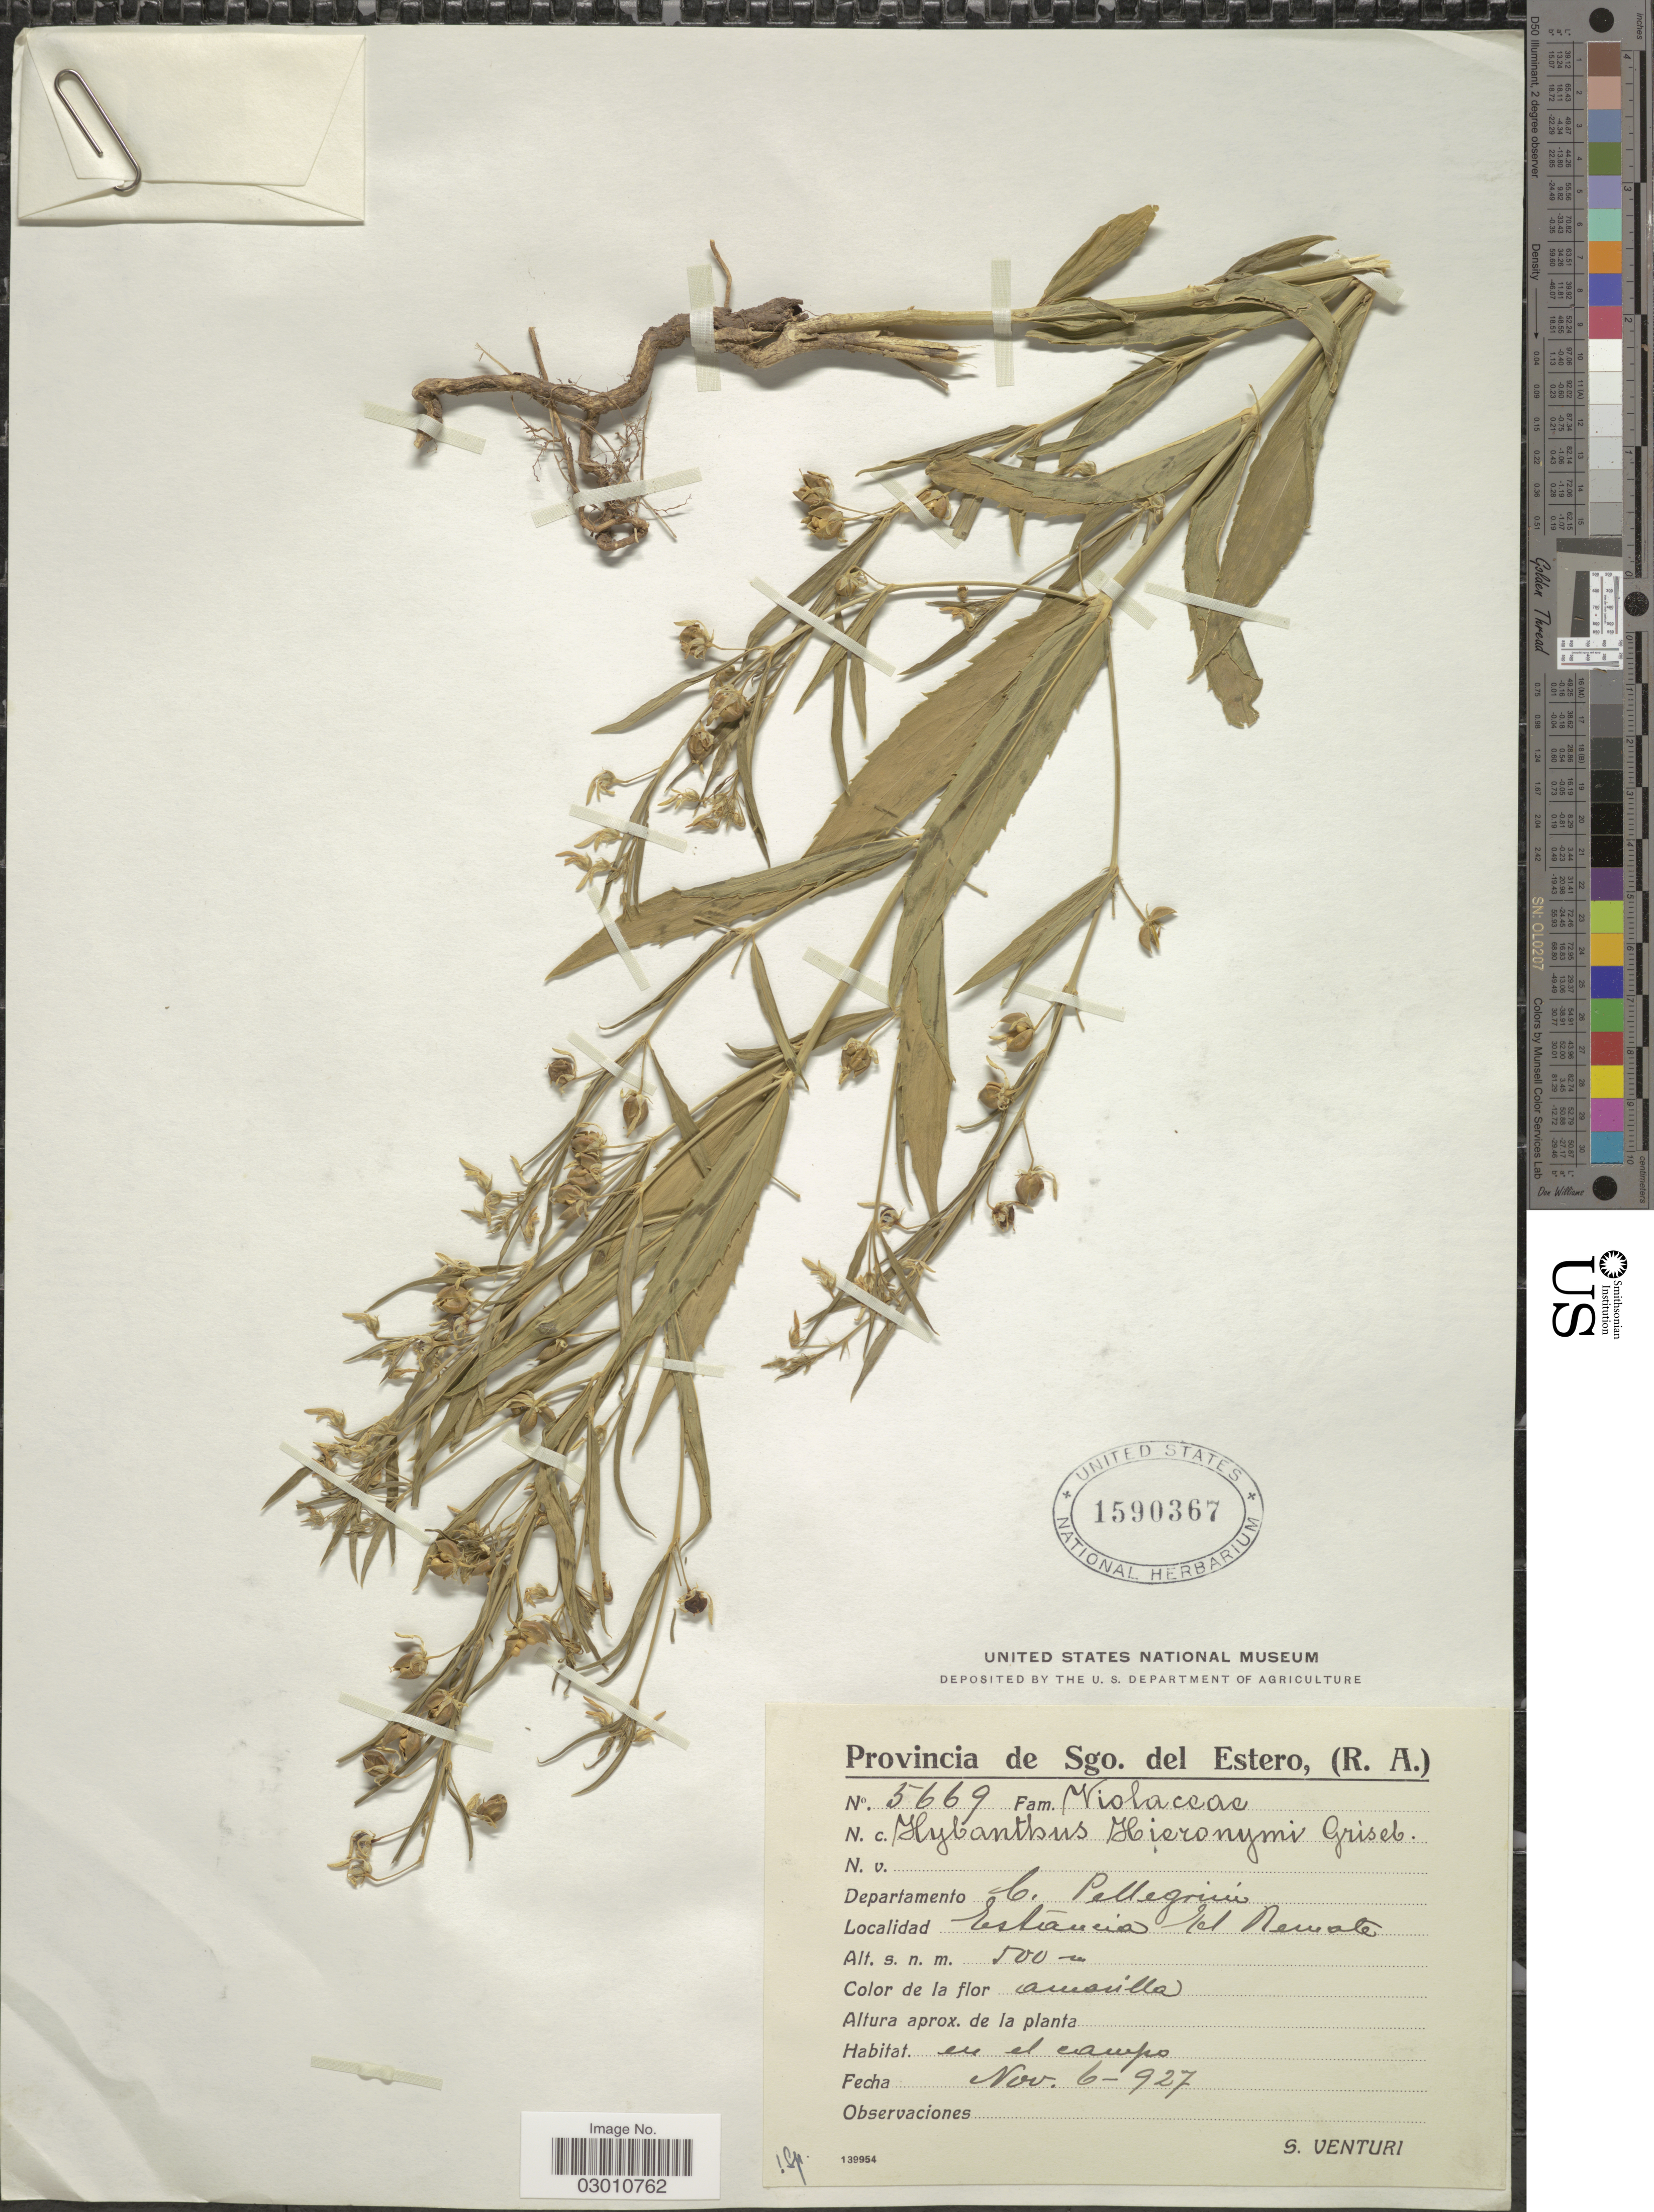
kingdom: Plantae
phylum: Tracheophyta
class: Magnoliopsida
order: Malpighiales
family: Violaceae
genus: Pombalia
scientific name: Pombalia oppositifolia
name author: (L.) Paula-Souza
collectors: S. Venturi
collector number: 5669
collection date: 1927-11-06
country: Argentina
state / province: Santiago del Estero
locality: (R.A.). Departamento C. Pellegriui. Estancia El Remate.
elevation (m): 500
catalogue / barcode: US 1590367